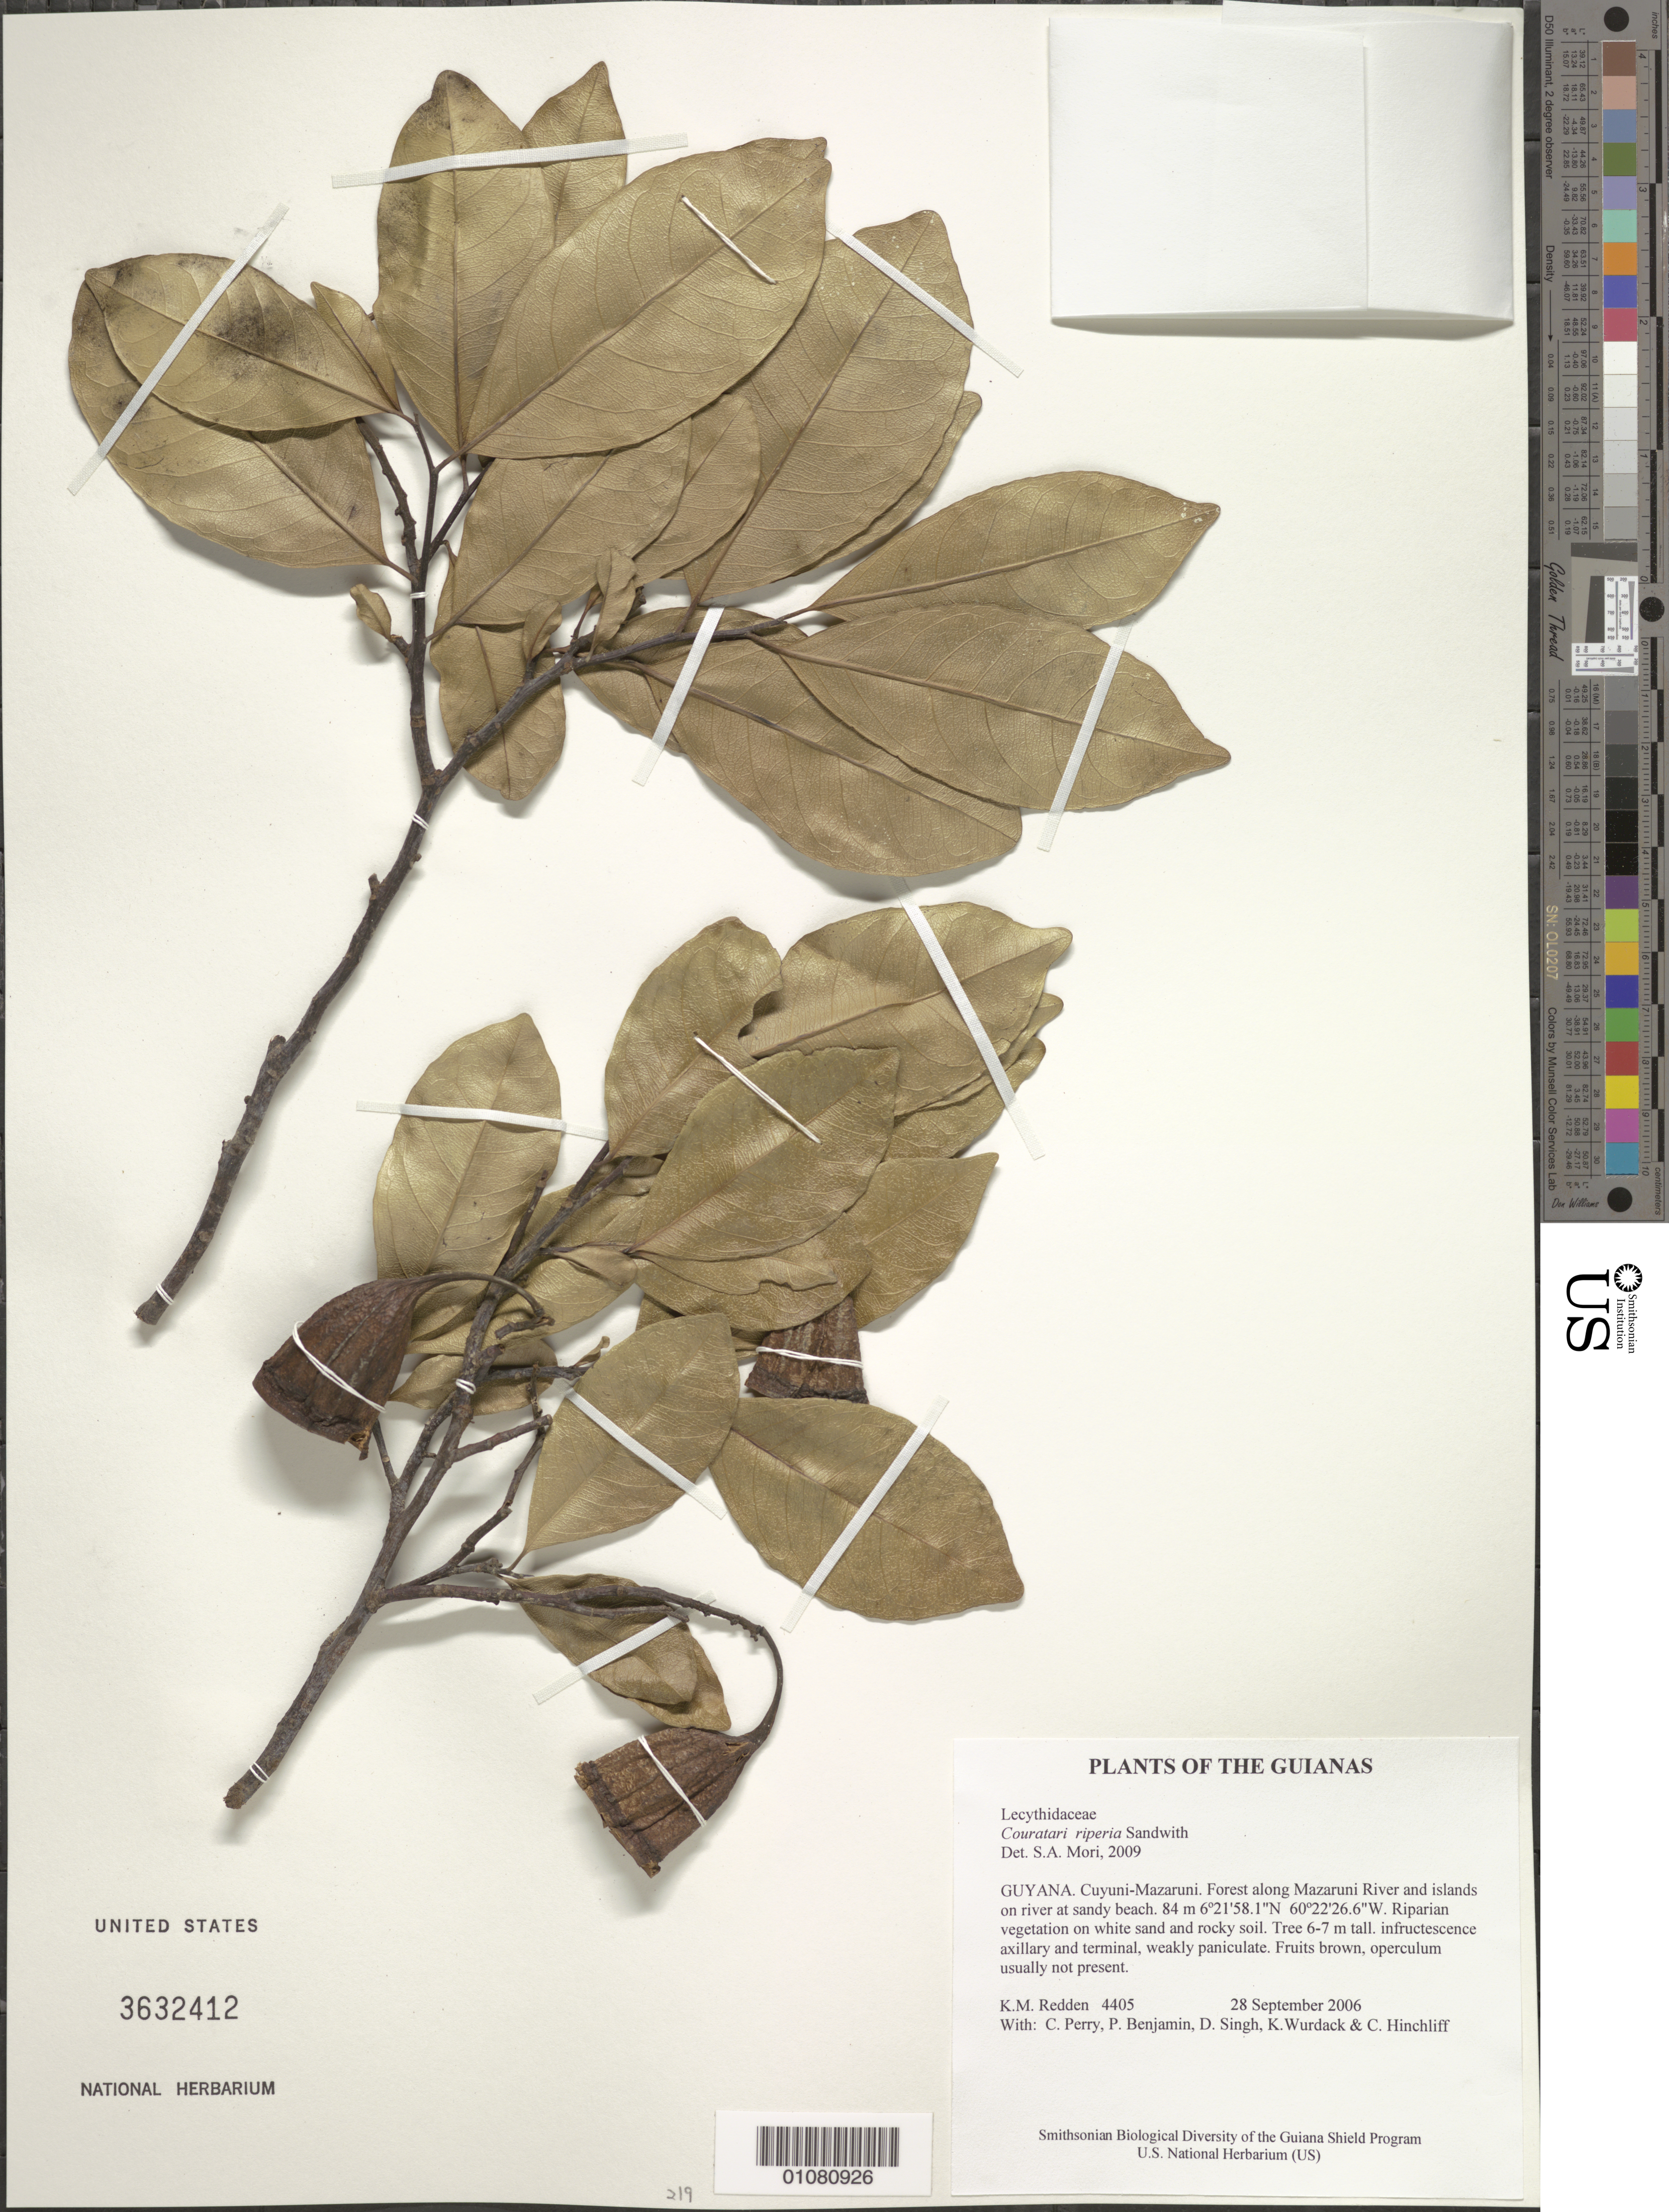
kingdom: Plantae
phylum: Tracheophyta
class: Magnoliopsida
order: Ericales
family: Lecythidaceae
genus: Couratari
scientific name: Couratari riparia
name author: Sandwith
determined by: Mori, Scott A.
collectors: K. M. Redden, C. Perry, P. Benjamin, D. Singh, K. Wurdack & C. E. Hinchliff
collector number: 4405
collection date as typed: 28 September 2006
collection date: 2006-09-28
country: Guyana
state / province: Cuyuni-Mazaruni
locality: Forest along Mazaruni River and islands on river at sandy beach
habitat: Riparian vegetation on white sand and rocky soil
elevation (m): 84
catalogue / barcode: US 3632412